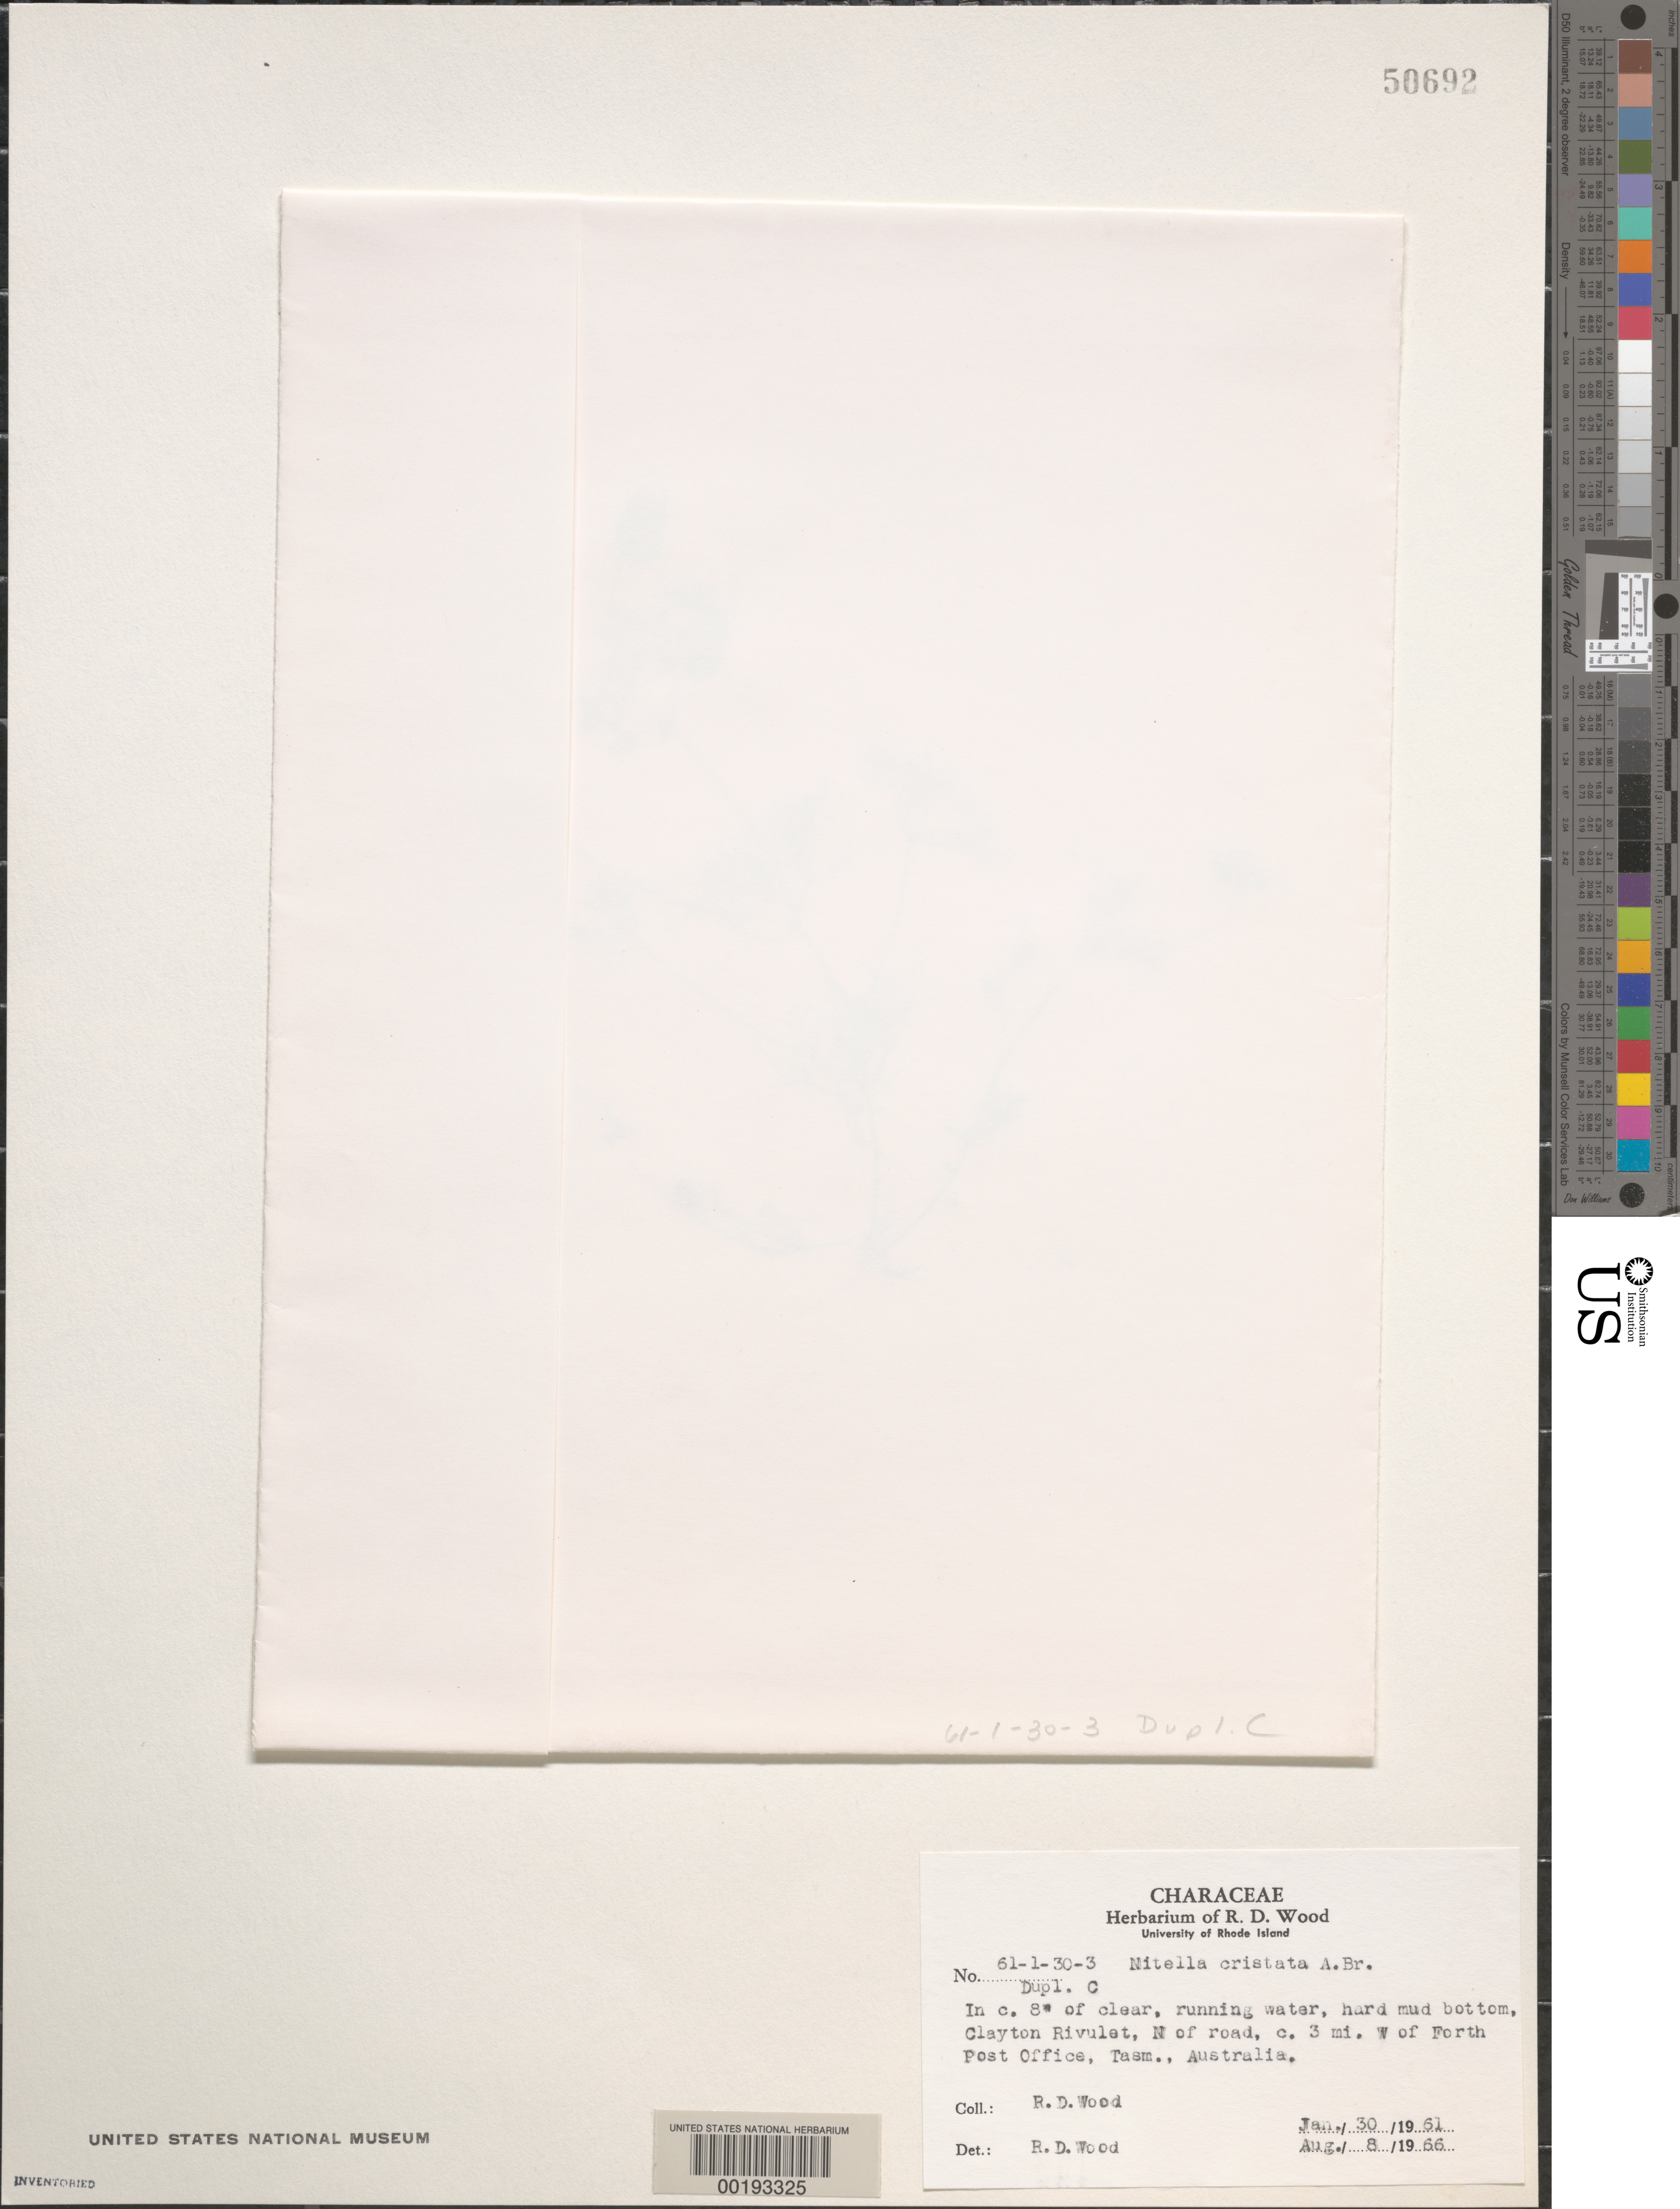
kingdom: Plantae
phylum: Charophyta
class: Charophyceae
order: Charales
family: Characeae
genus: Nitella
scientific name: Nitella cristata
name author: A. Braun in Schltdl.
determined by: Wood, R. D.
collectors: R. Wood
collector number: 61-1-30-3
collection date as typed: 30 Jan 1961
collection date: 1961-01-30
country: Australia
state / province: Tasmania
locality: Clayton Rivulet, ca. 3 miles west of Forth Post Office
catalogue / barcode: US 50692